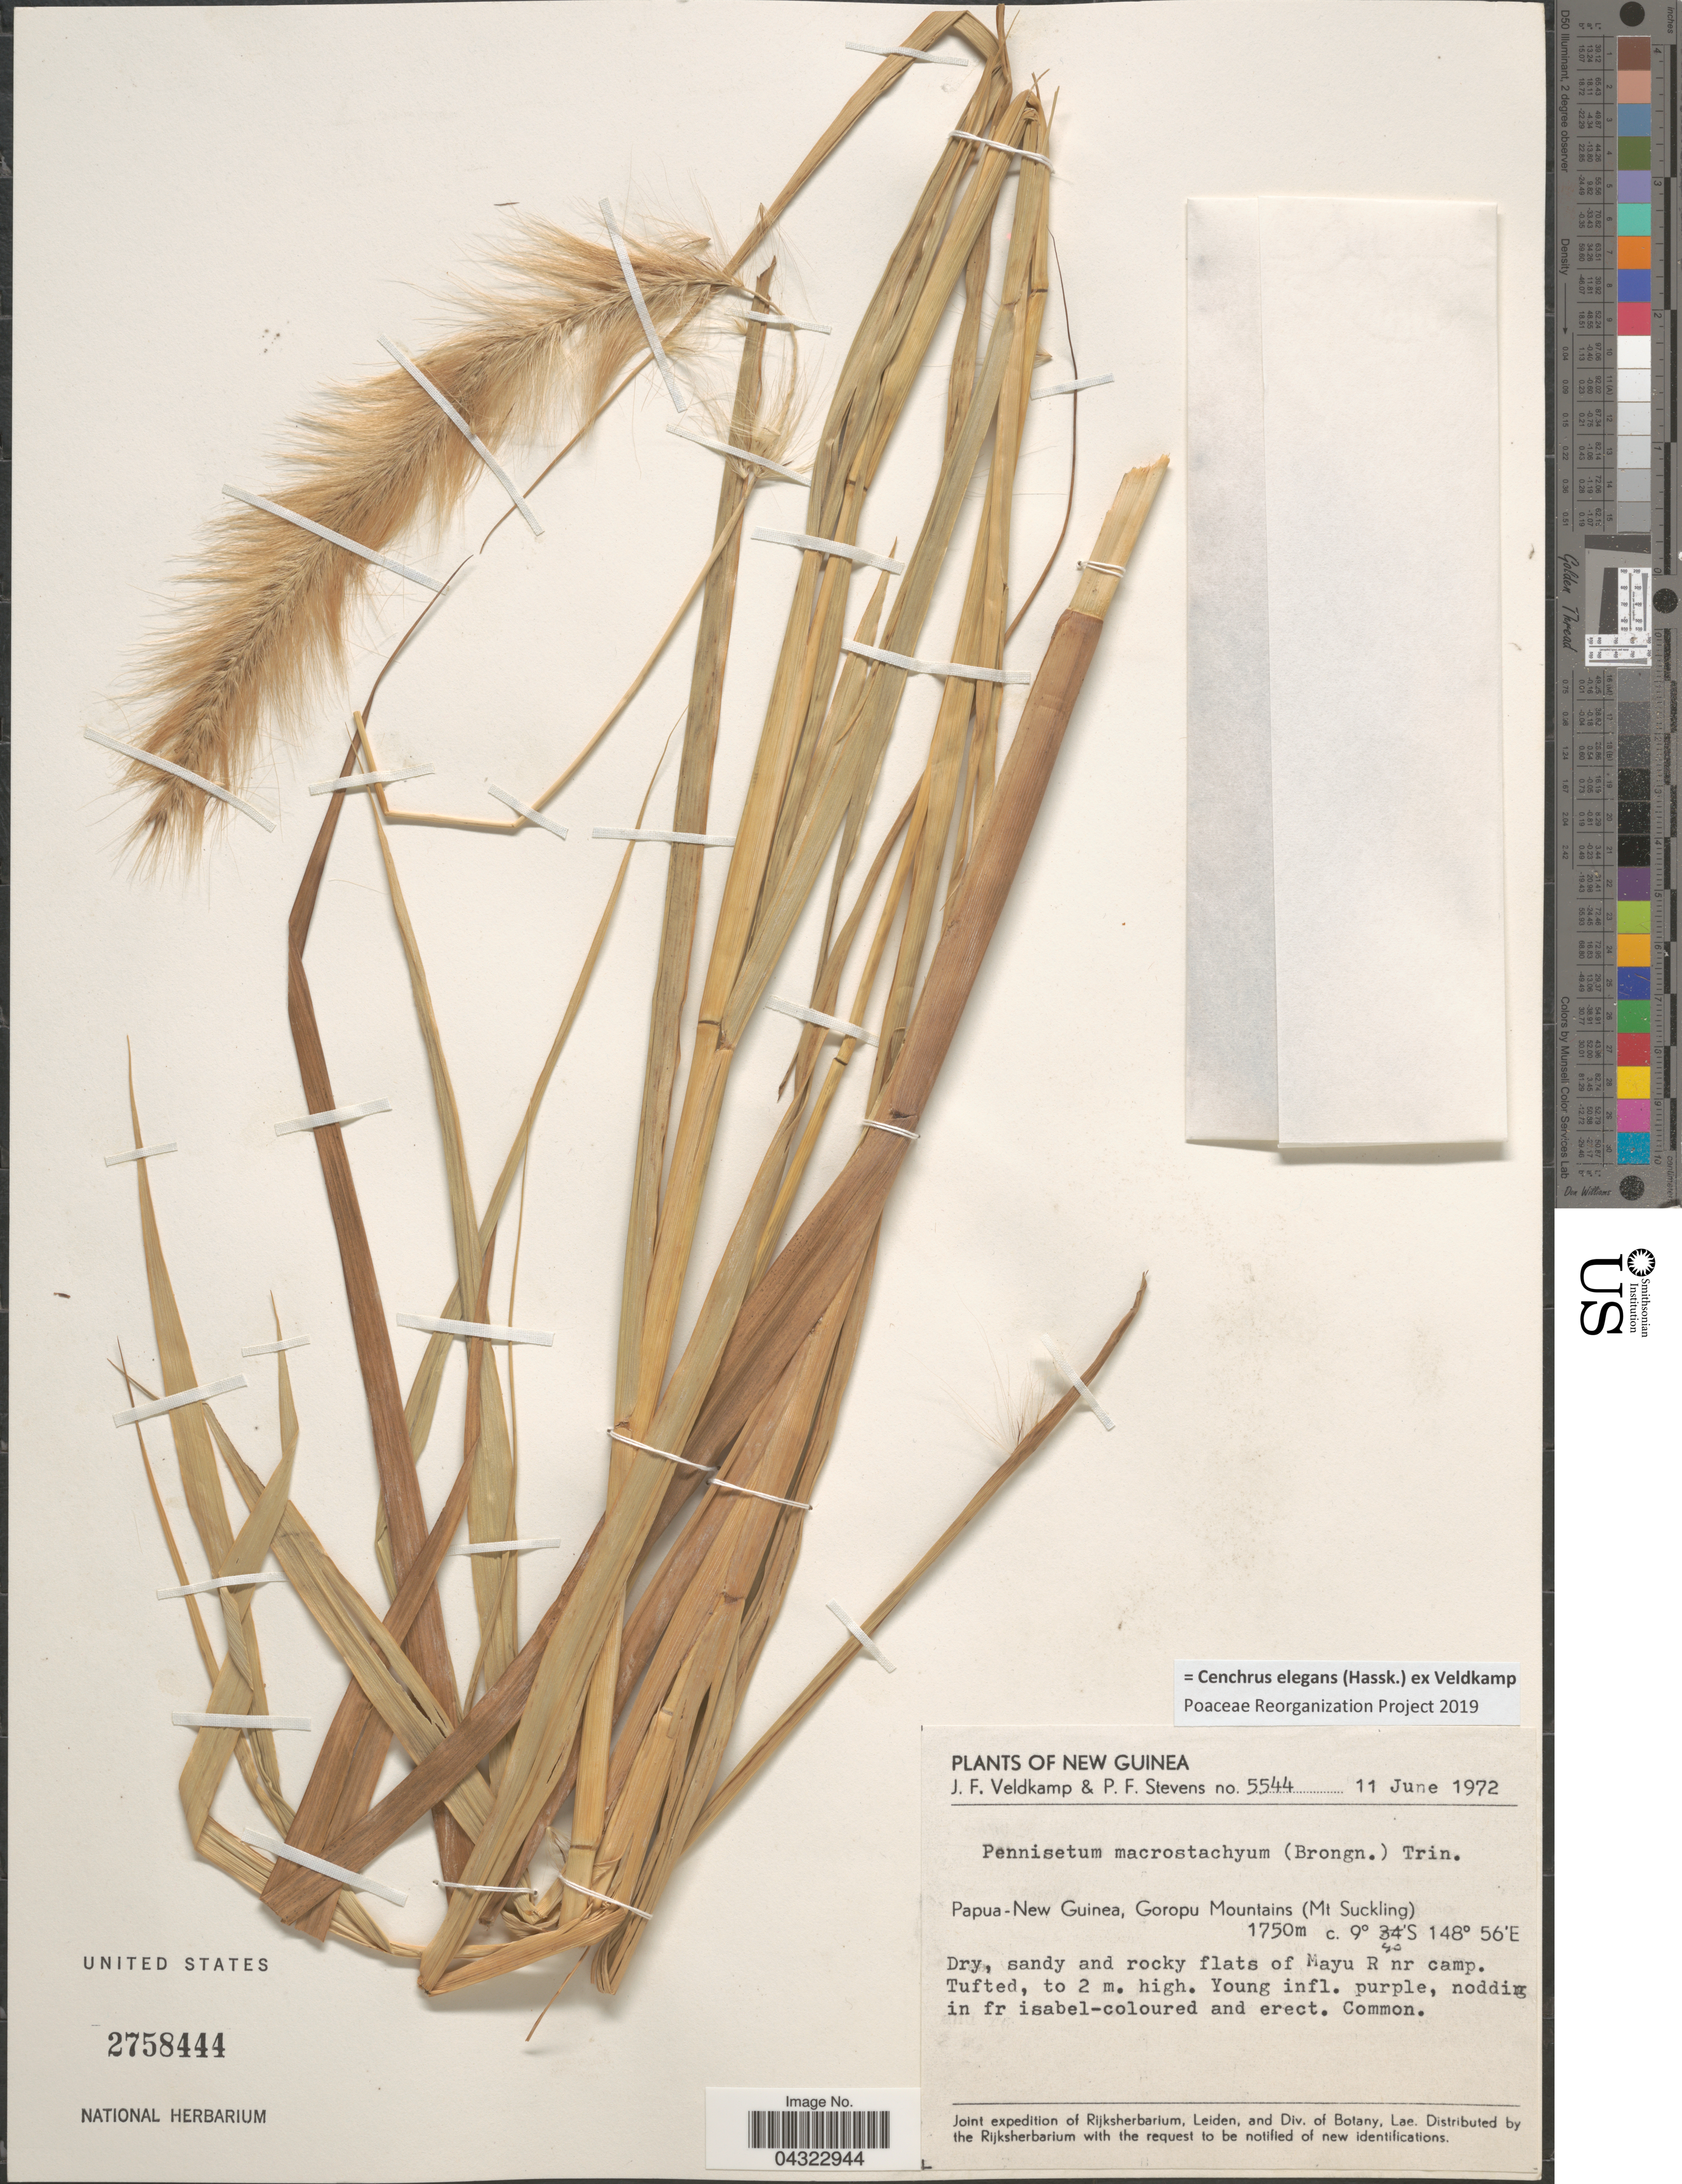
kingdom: Plantae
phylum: Tracheophyta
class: Liliopsida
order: Poales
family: Poaceae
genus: Cenchrus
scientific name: Cenchrus elegans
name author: (Hassk.) Veldkamp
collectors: J. F. Veldkamp & P. F. Stevens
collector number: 5544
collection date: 1972-06-11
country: Papua New Guinea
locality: New Guinea. Goropu Mountains (Mt Suckling). Dry, sandy and rocky flats of Mayu R nr camp. Joint expedition of Rijksherbarium, Leiden, and Div. of Botany, Lae. [unsure placement]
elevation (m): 1750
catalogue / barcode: US 2758444